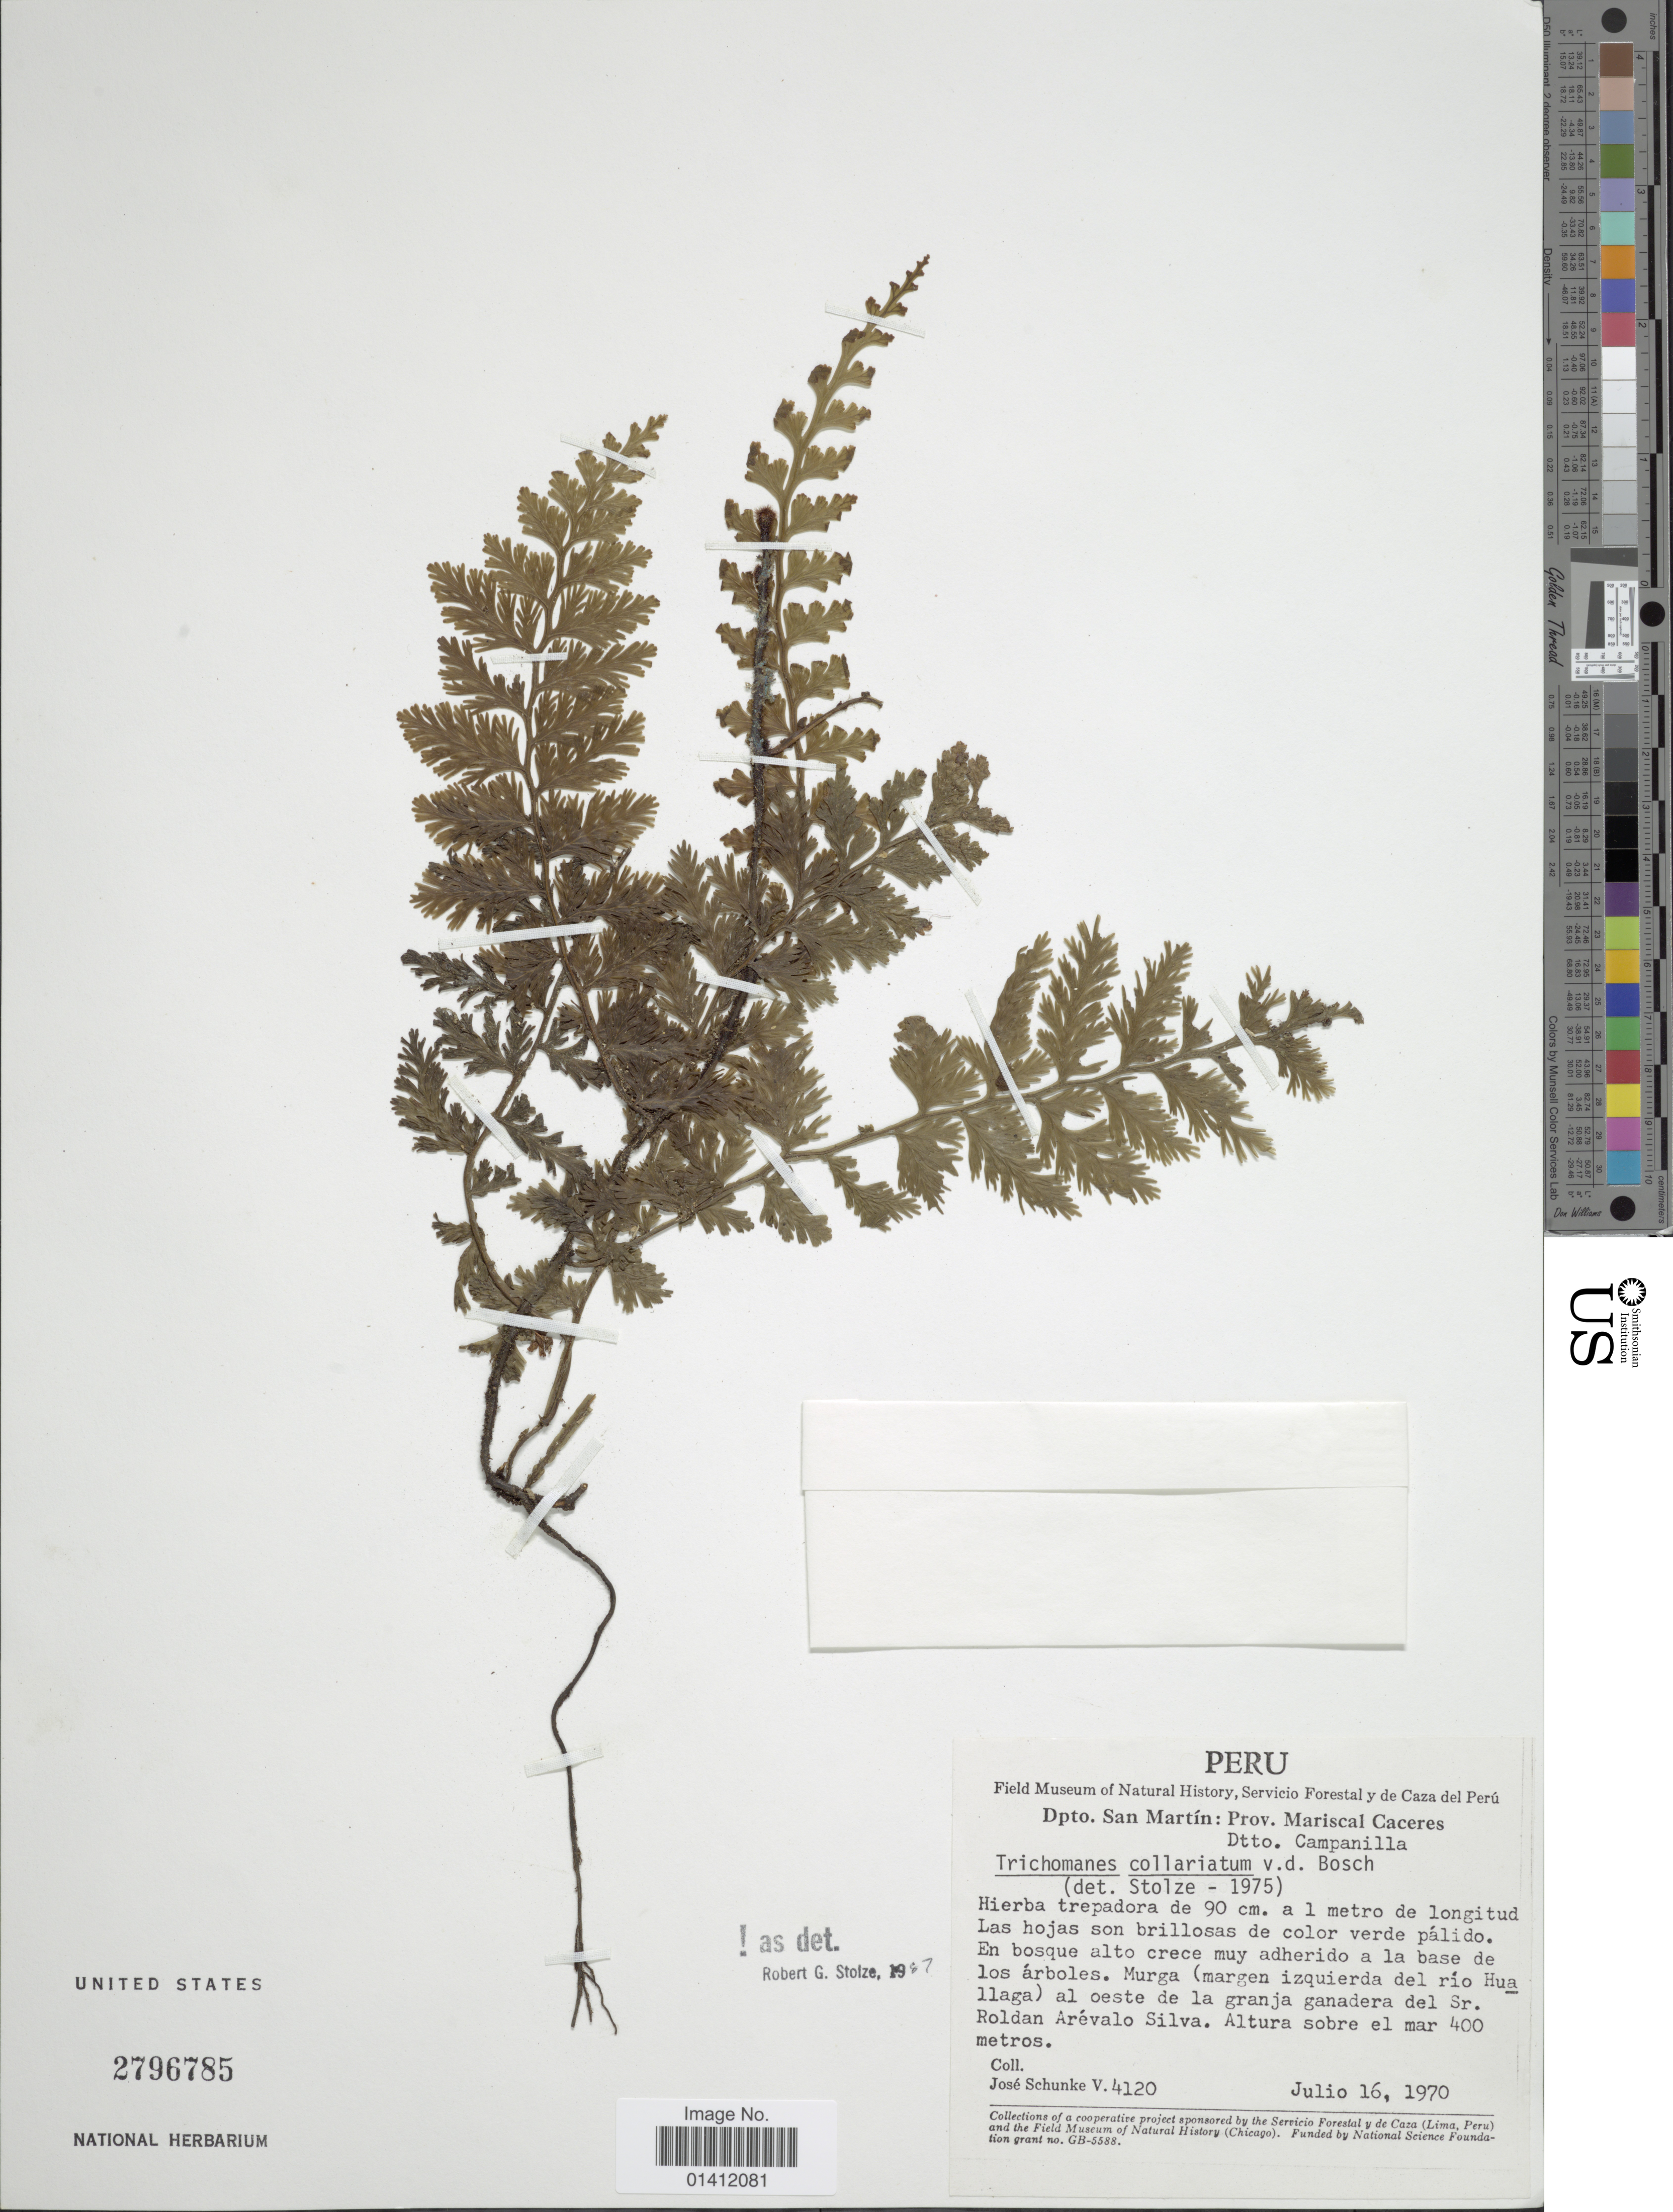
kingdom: Plantae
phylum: Tracheophyta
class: Polypodiopsida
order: Hymenophyllales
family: Hymenophyllaceae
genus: Vandenboschia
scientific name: Vandenboschia collariata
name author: (Bosch) Ebihara & K. Iwats.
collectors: J. Schunke Vigo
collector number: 4120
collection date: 1970-07-16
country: Peru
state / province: San Martín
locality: Dpto. San Martin: Prov. Mariscal Caceres. Dtto. Campanilla. Murga (amrgen izquierda del rio Hua llaga) al oeste de la grana ganadera del Sr. Roldan Arevalo Silva.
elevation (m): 400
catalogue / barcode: US 2796785